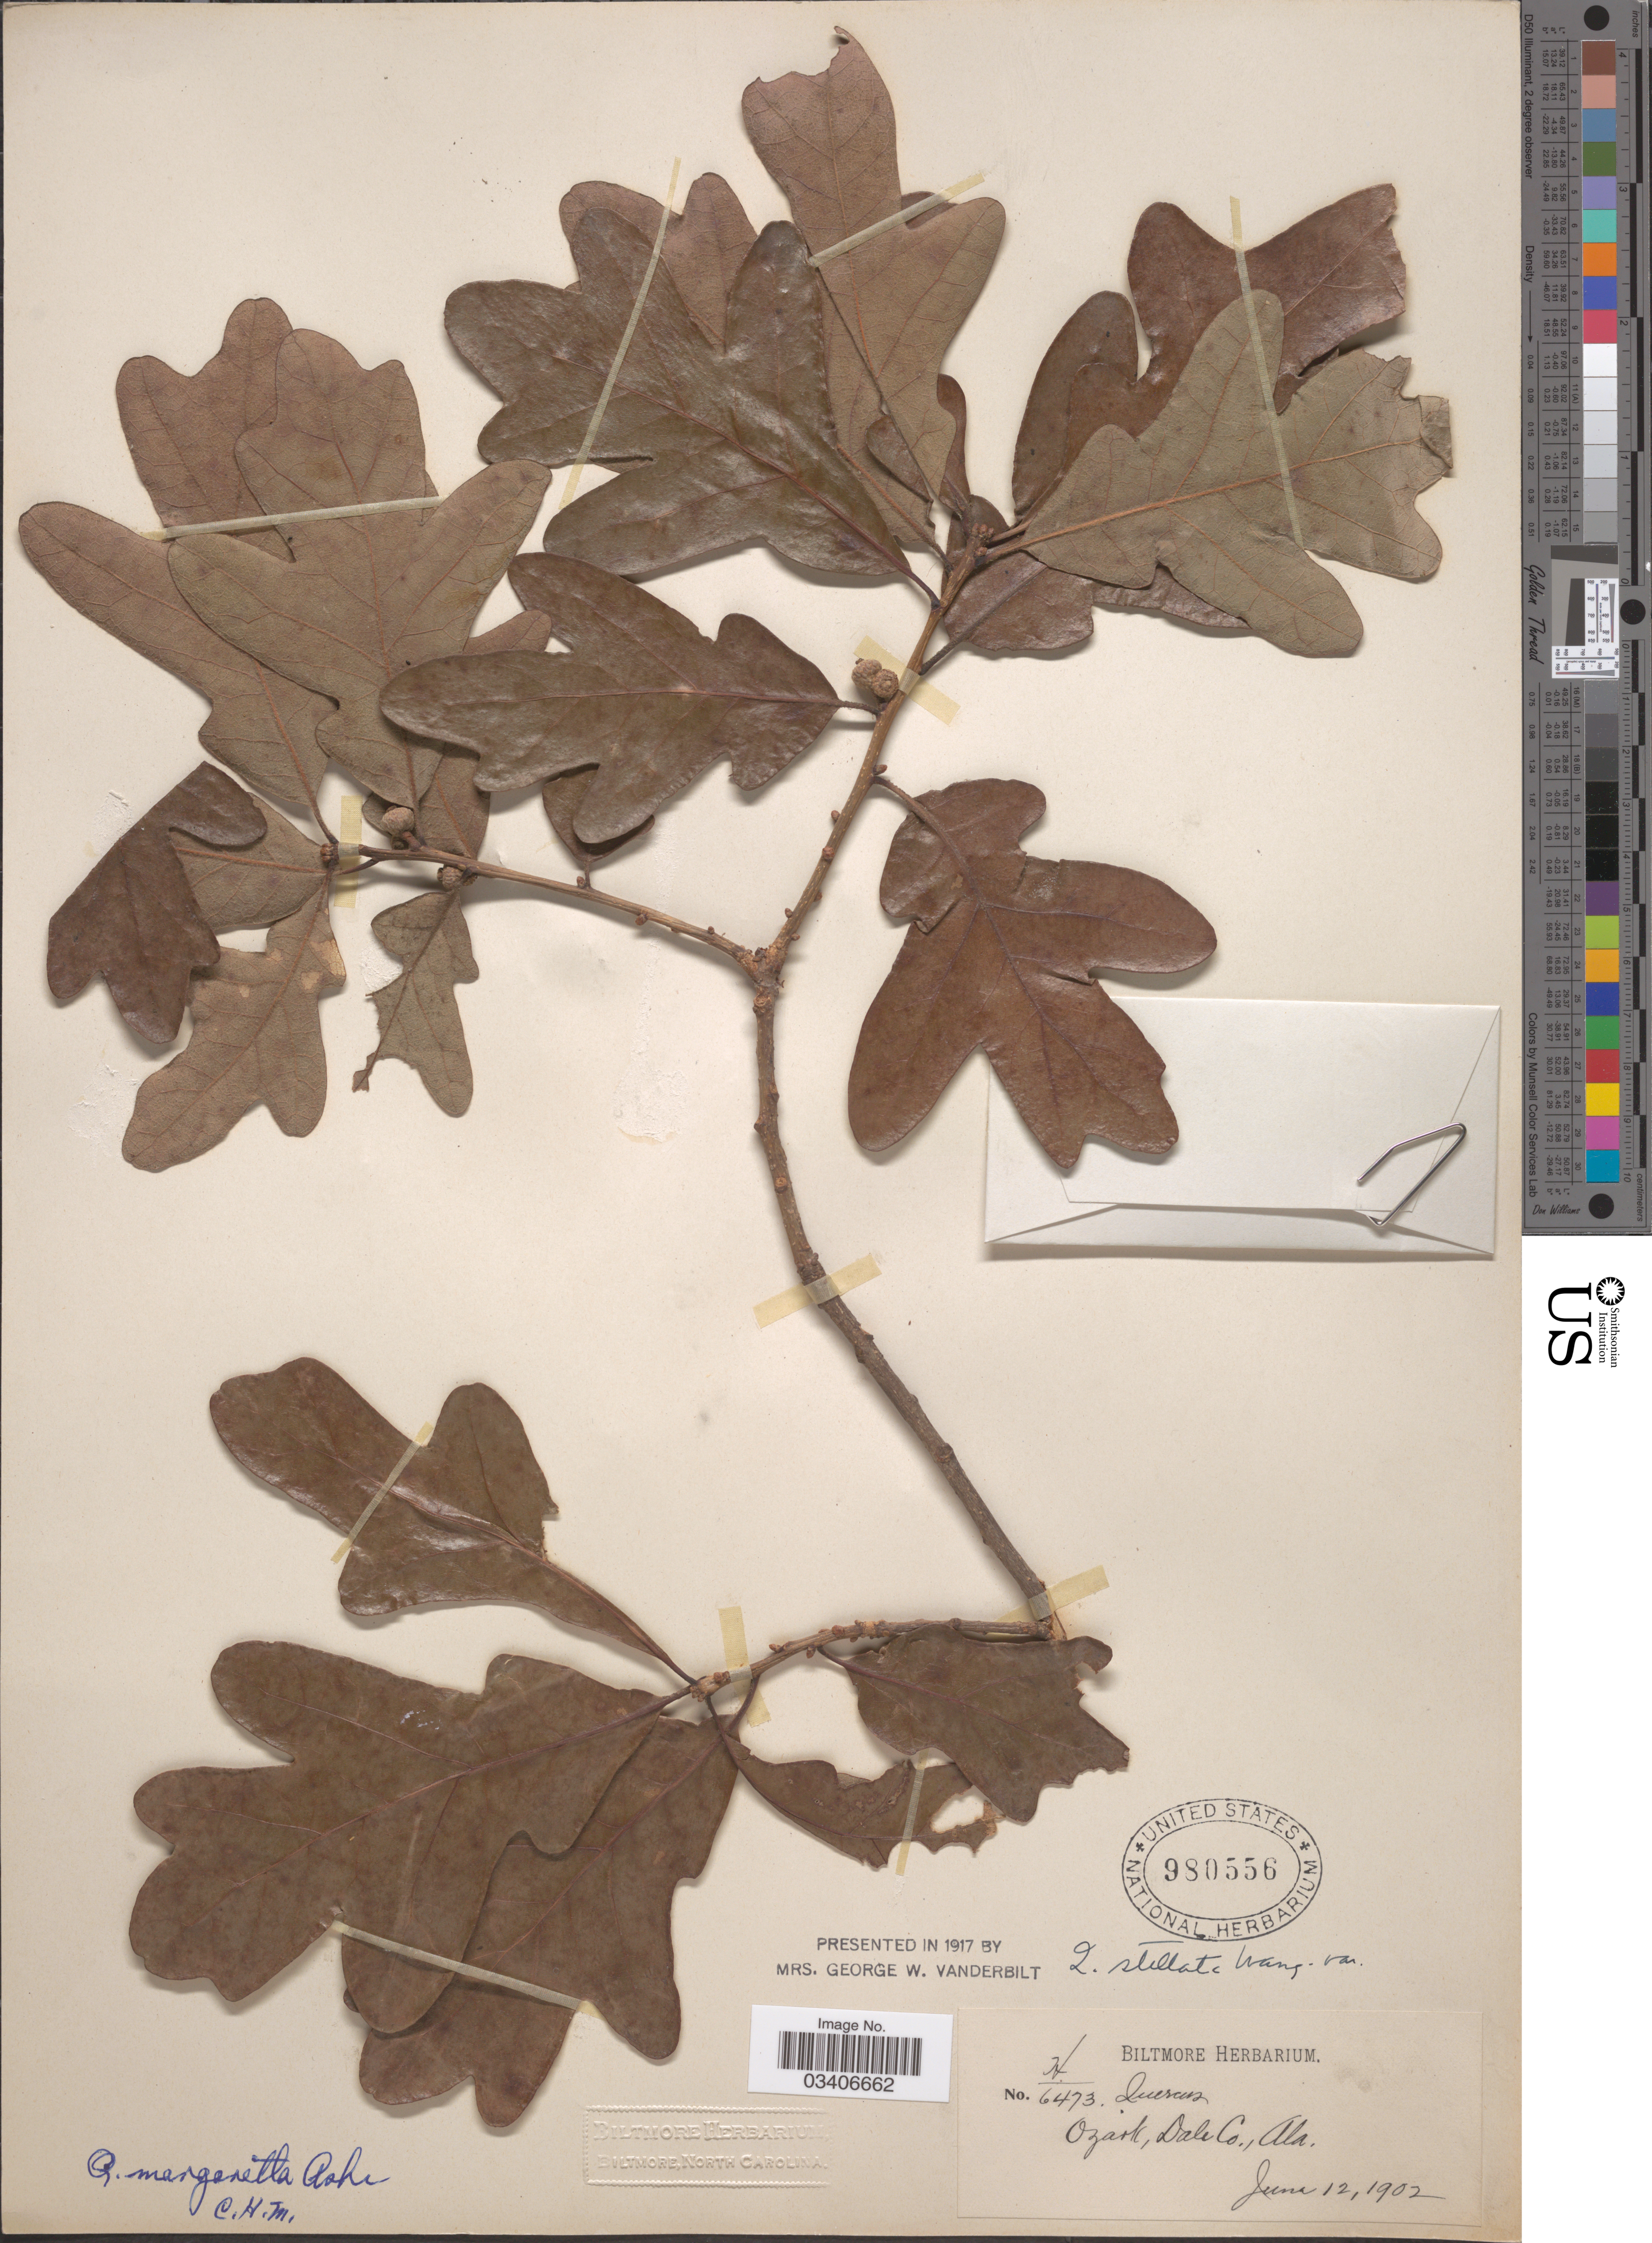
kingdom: Plantae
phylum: Tracheophyta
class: Magnoliopsida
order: Fagales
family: Fagaceae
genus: Quercus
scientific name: Quercus margarettae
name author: Ashe ex Small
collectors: ex herb. Biltmore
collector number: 6473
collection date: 1902-06-12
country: United States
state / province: Alabama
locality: Ozark, Dale Co.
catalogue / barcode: US 980556